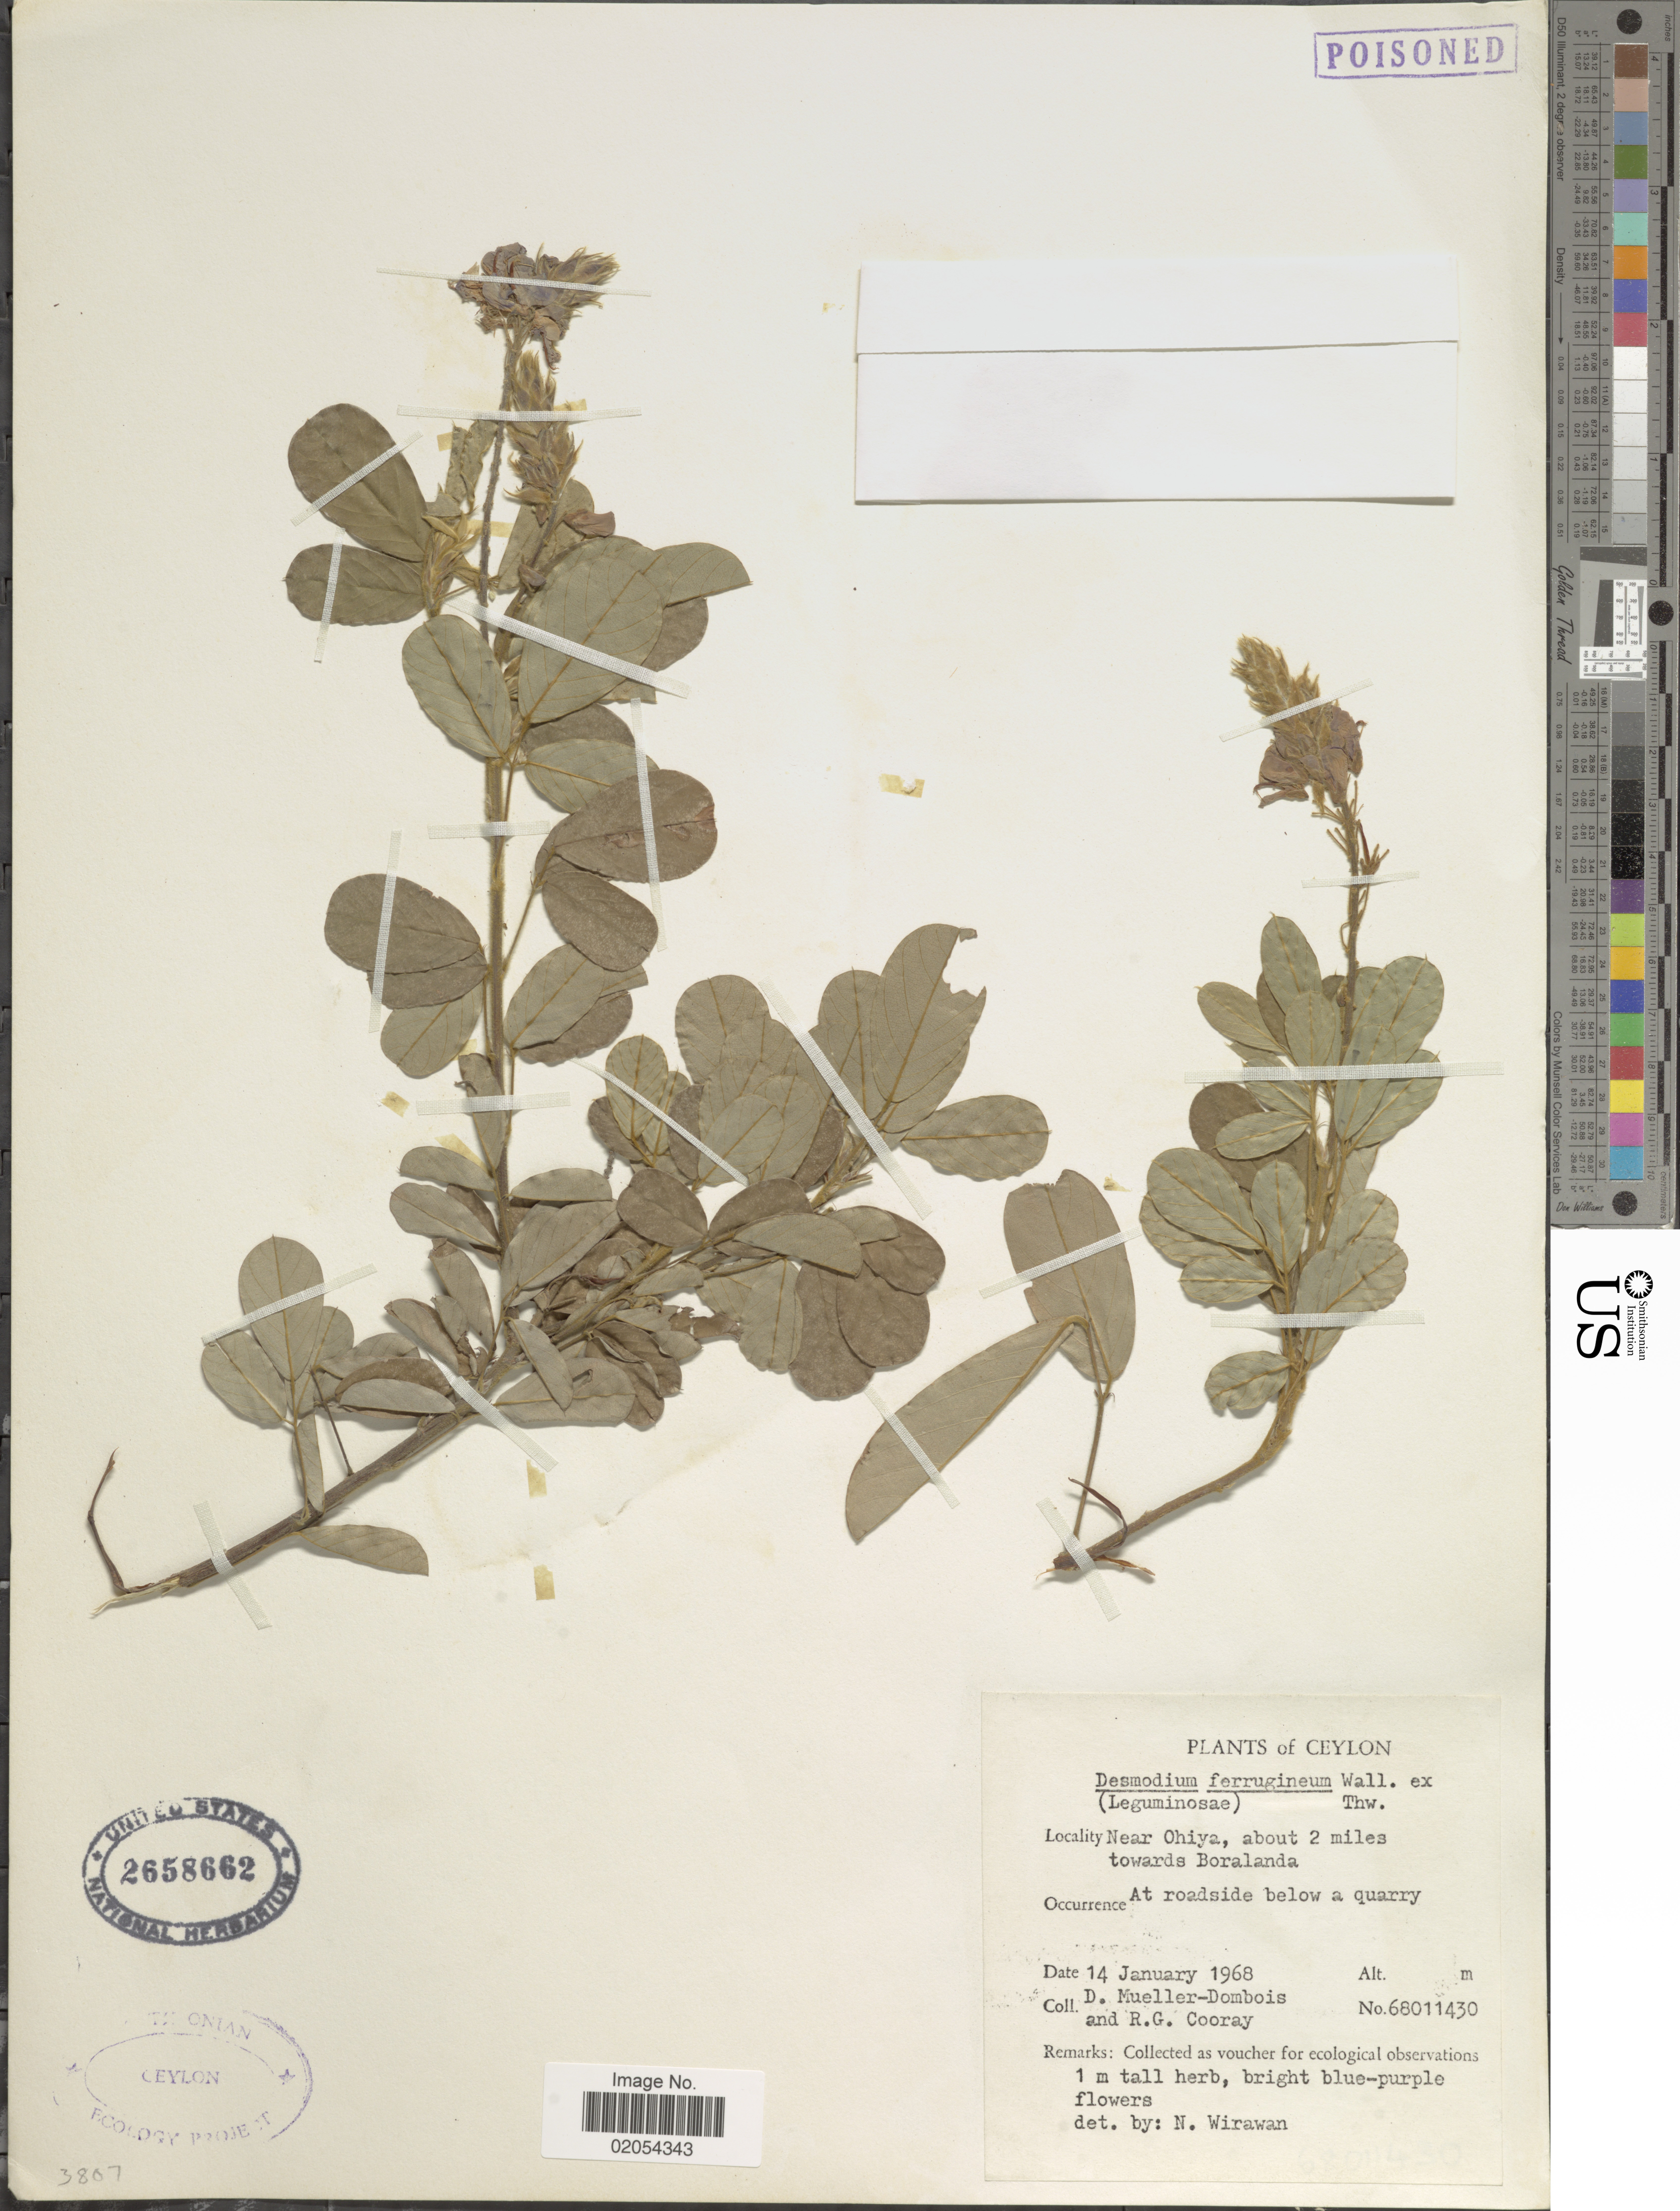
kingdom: Plantae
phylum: Tracheophyta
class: Magnoliopsida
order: Fabales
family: Fabaceae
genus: Grona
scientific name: Grona ferruginea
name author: (Wall. ex Thwaites) H. Ohashi & K. Ohashi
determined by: Strong, Mark T., (BOT), Smithsonian Institution - National Museum of Natural History (UNITED STATES)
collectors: D. Mueller-Dombois & R. Cooray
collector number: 68011430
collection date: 1968-01-14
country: Sri Lanka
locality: Ceylon, Near Ohiya, about 2 miles towards Boralandia.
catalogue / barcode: US 2658662